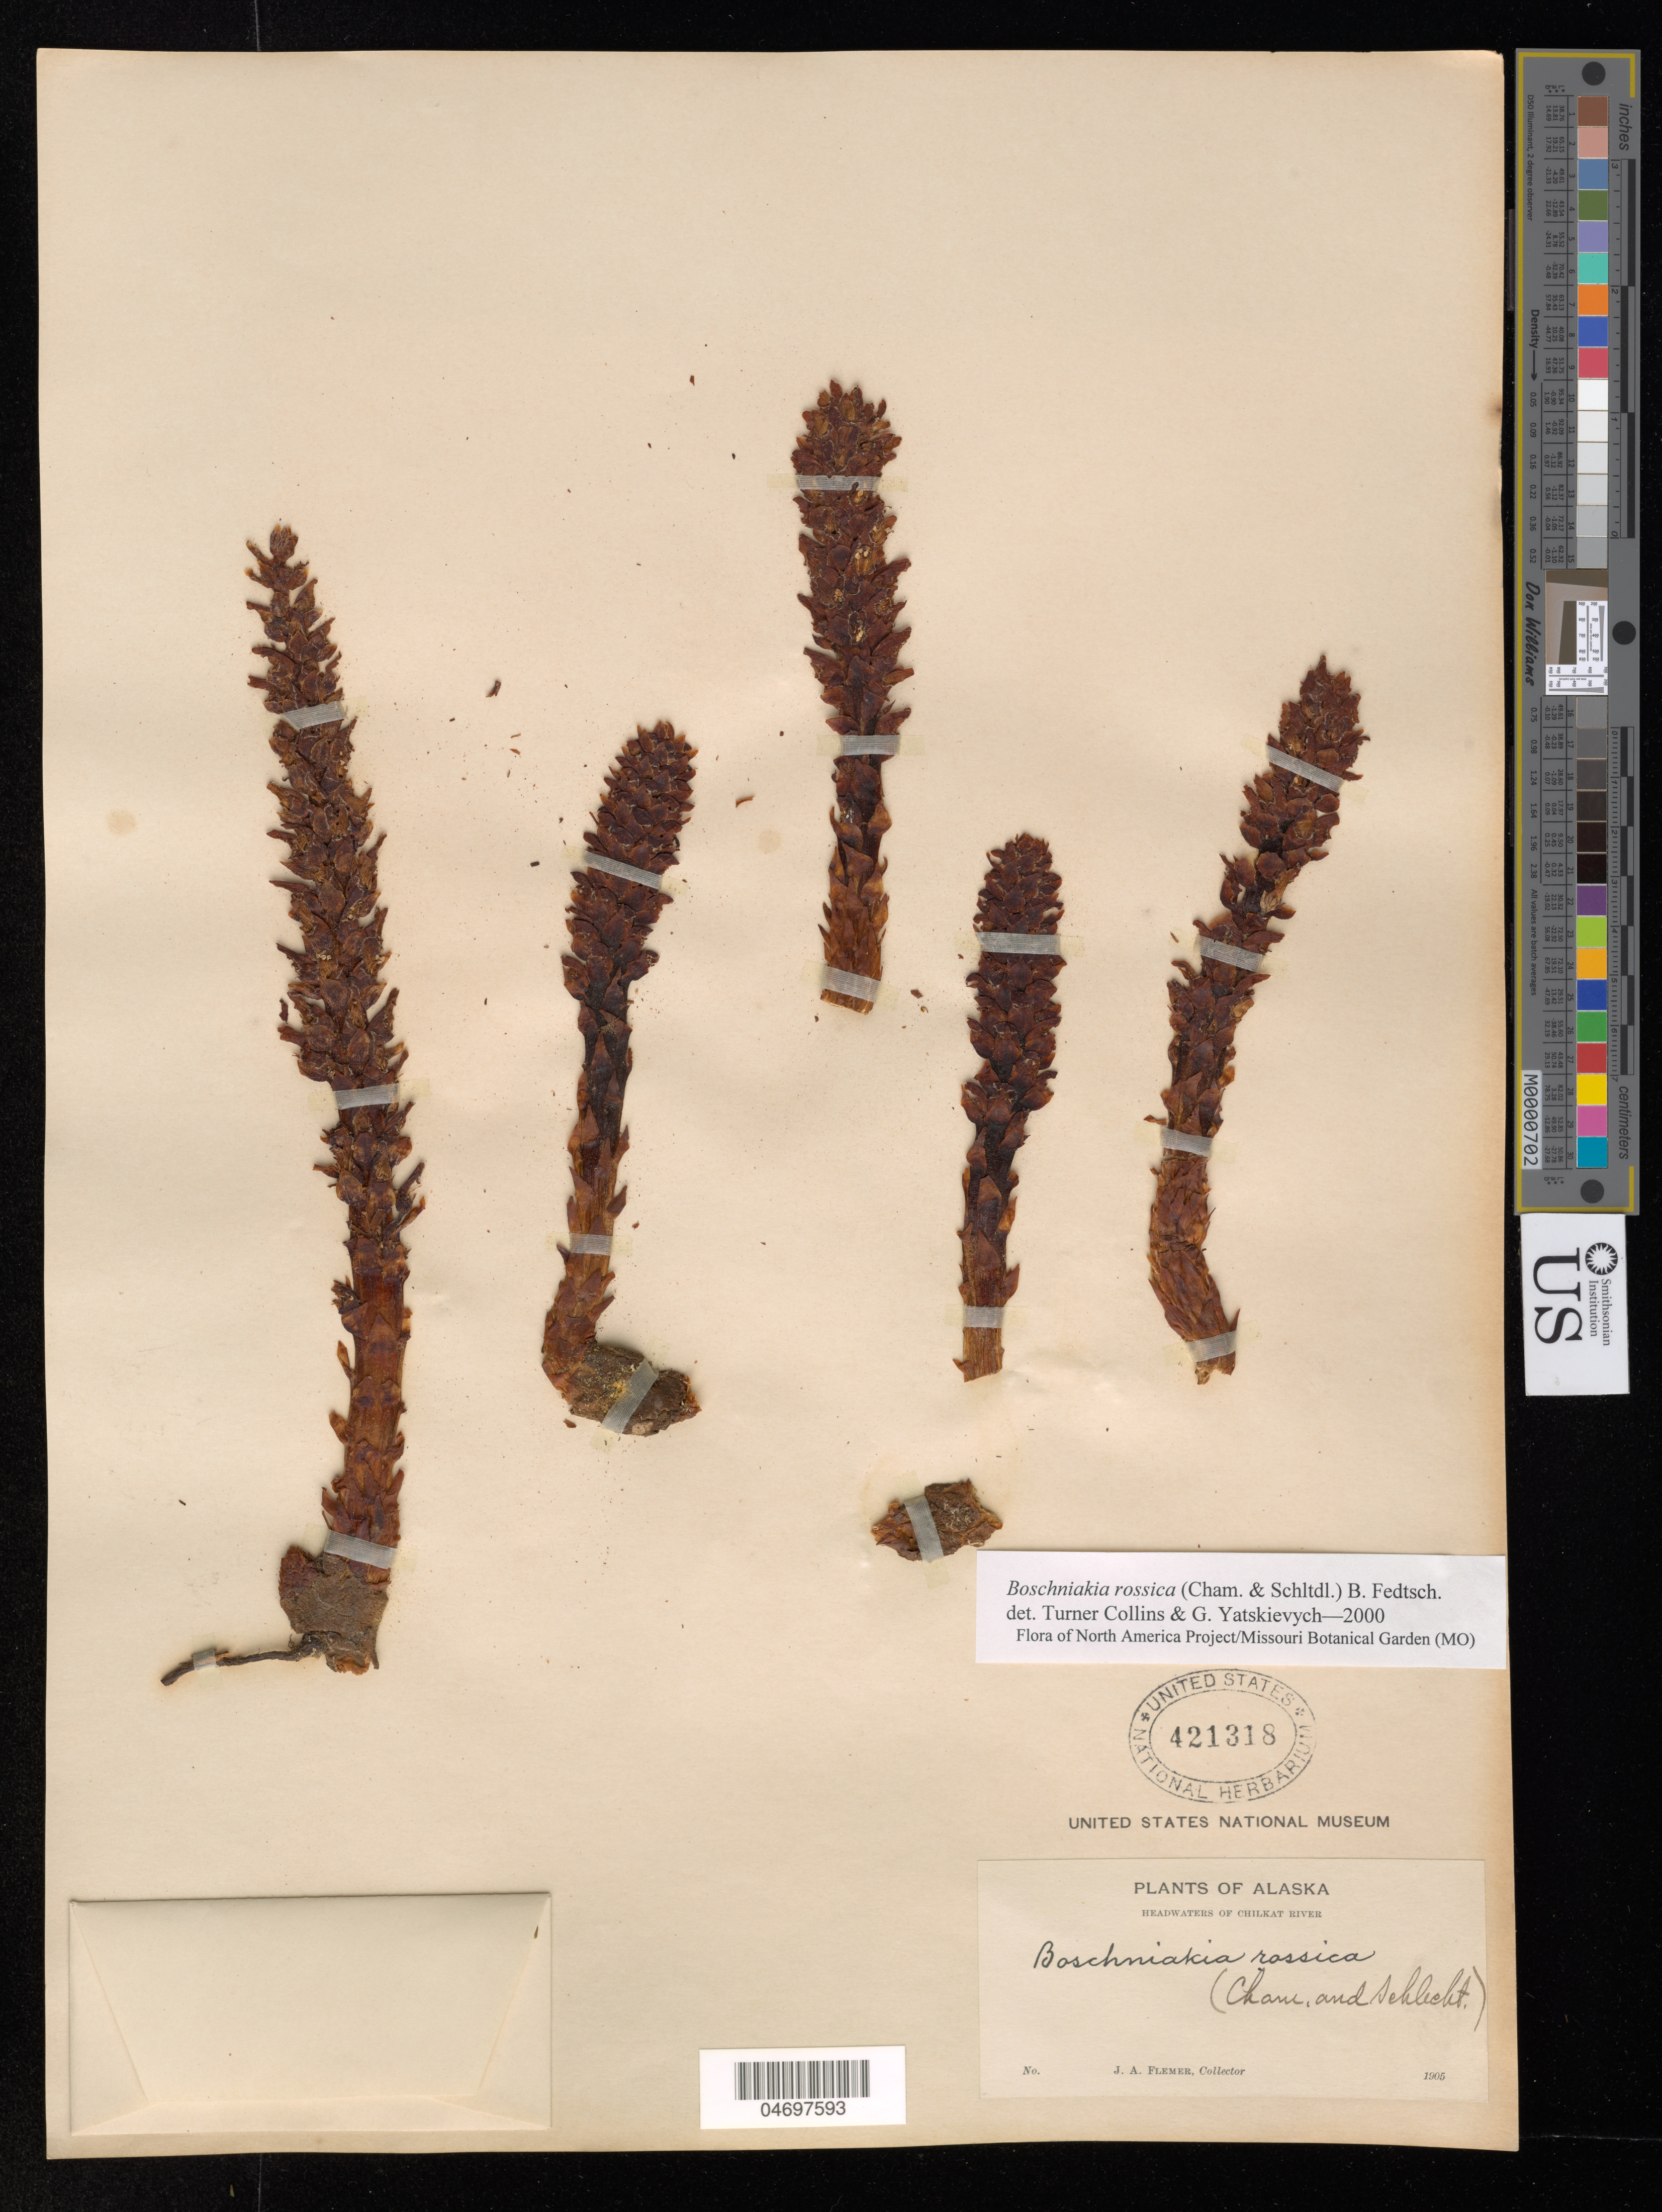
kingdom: Plantae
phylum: Tracheophyta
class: Magnoliopsida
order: Lamiales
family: Orobanchaceae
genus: Boschniakia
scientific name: Boschniakia rossica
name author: (Cham. & Schltdl.) B. Fedtsch.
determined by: Collins, L. T.; Yatskievych, G. A.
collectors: J. Flemer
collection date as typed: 1905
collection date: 1905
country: United States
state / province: Alaska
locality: Chilkat river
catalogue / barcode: US 421318